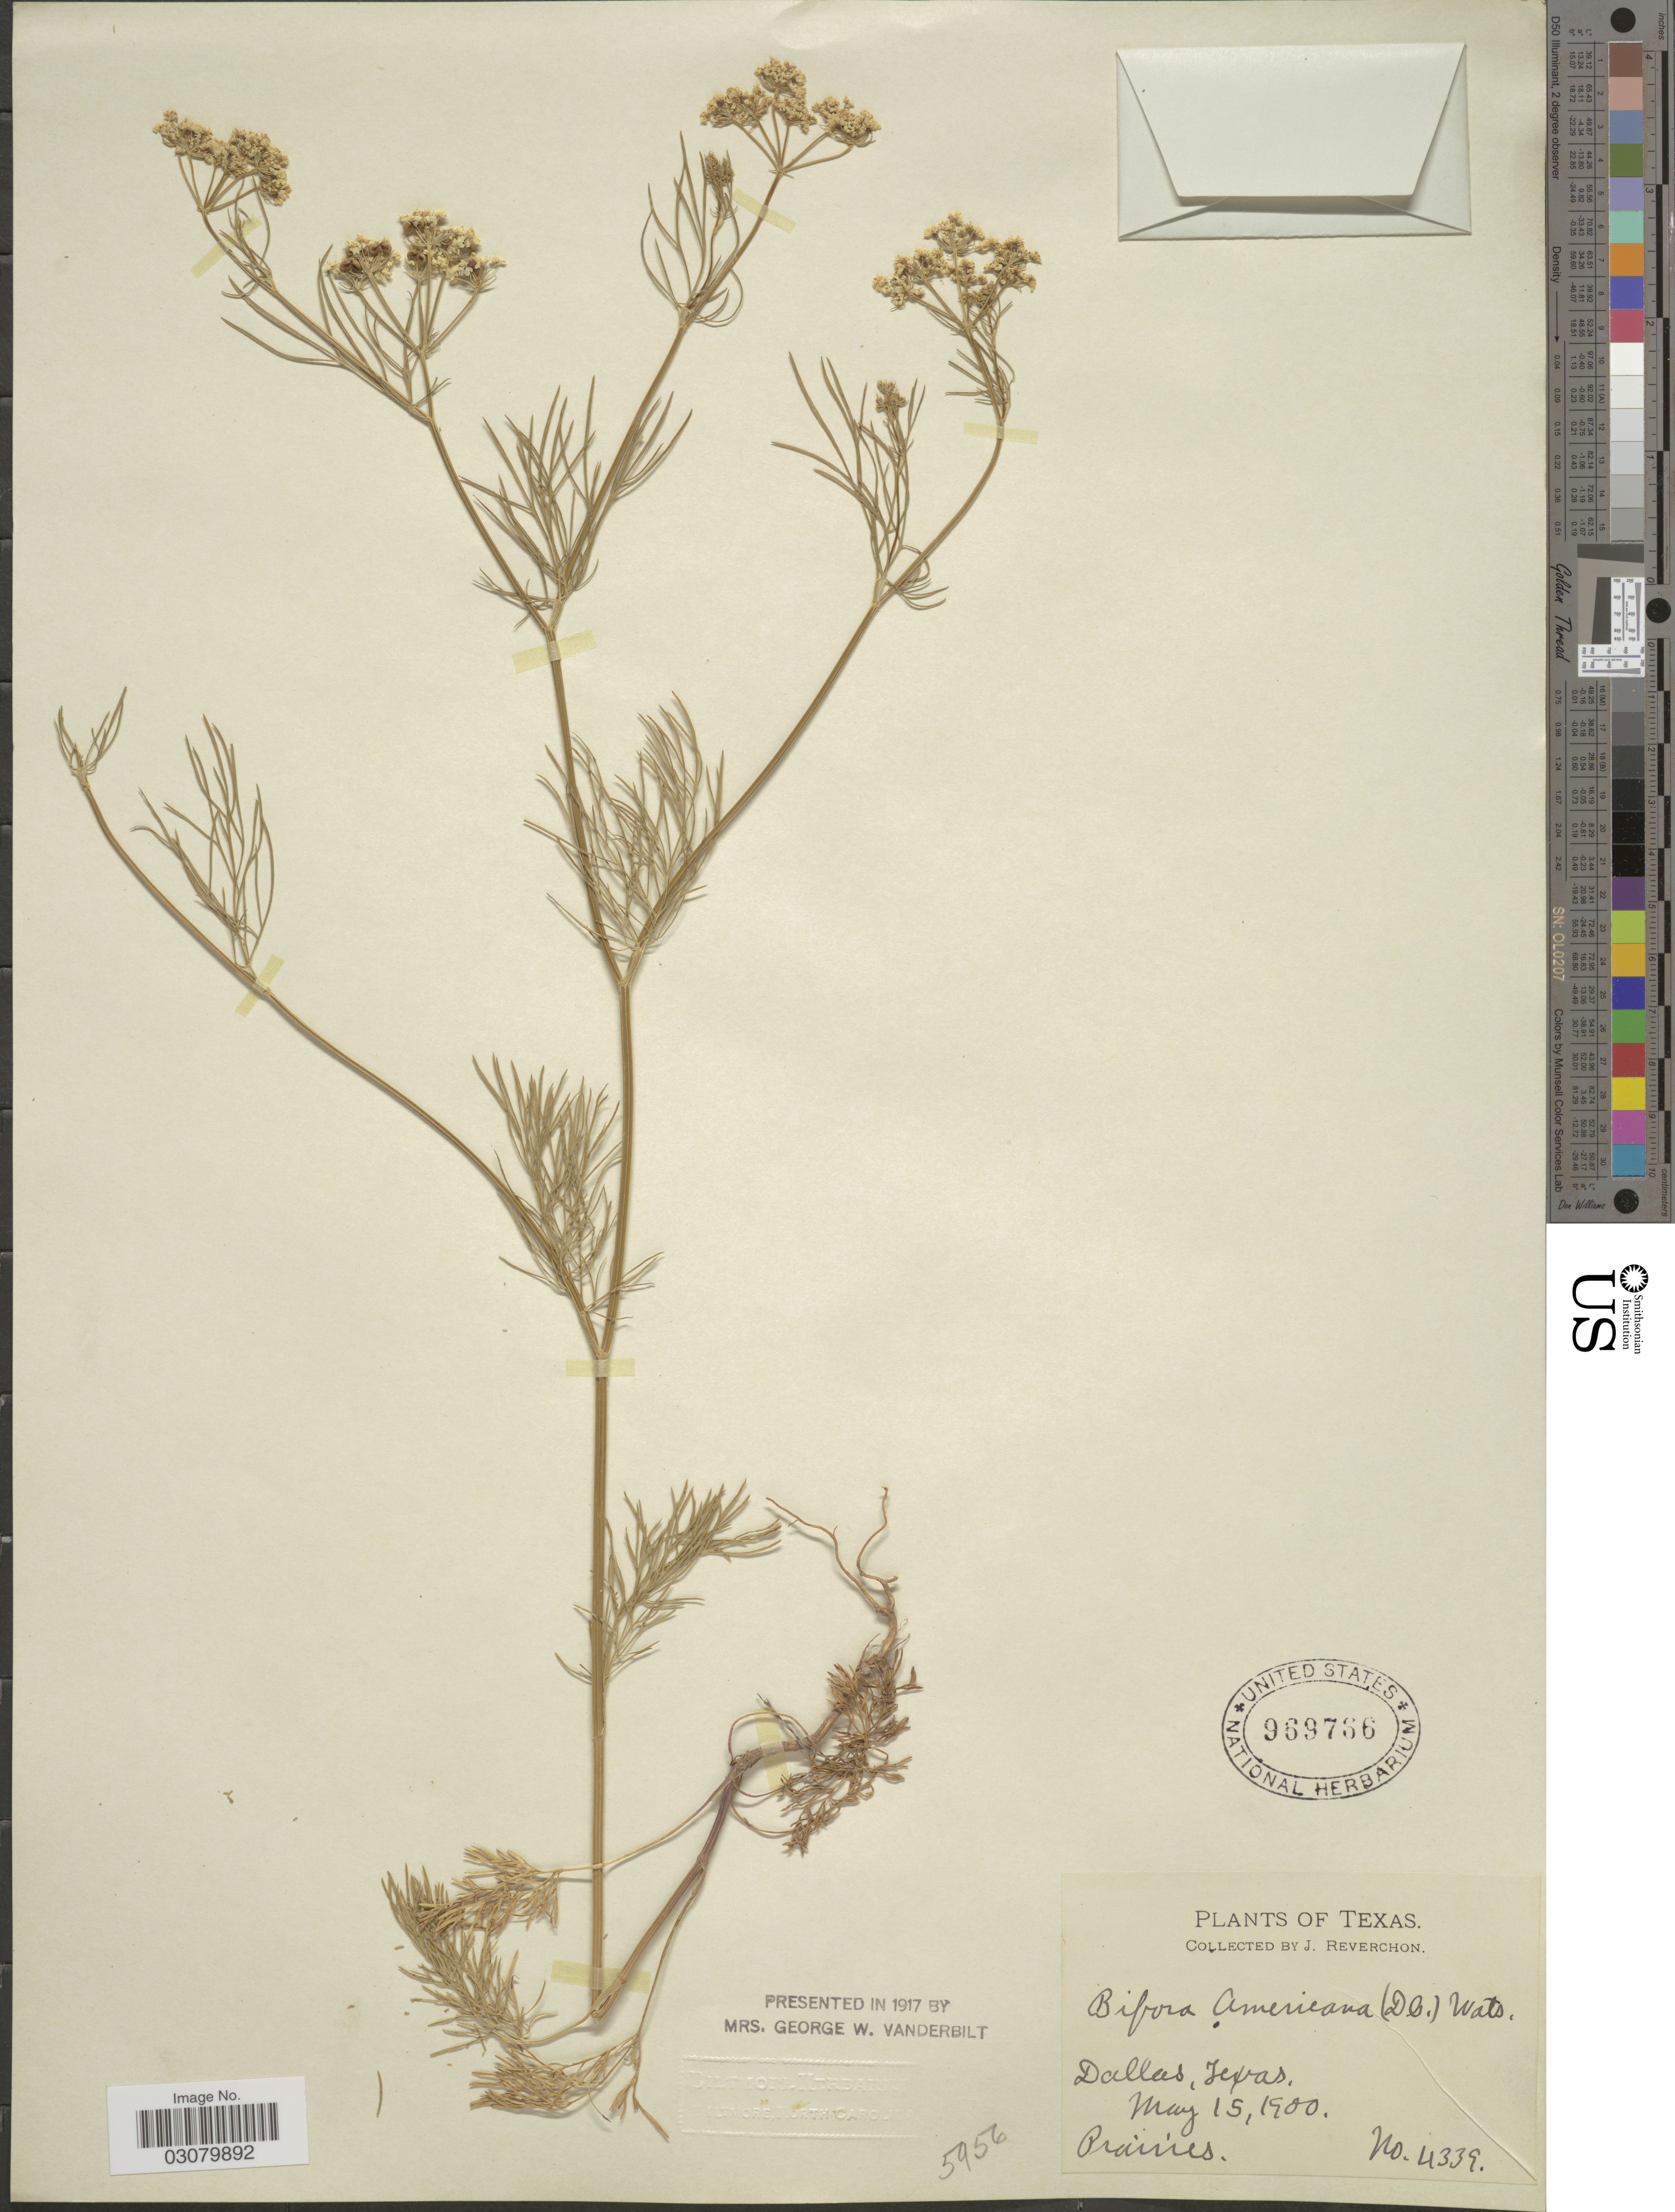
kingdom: Plantae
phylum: Tracheophyta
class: Magnoliopsida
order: Apiales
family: Apiaceae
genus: Bifora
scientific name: Bifora americana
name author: (DC.) Benth. & Hook. f. ex S. Watson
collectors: J. Reverchon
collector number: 4339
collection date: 1900-05-15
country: United States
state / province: Texas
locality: Dallas.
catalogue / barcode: US 969766